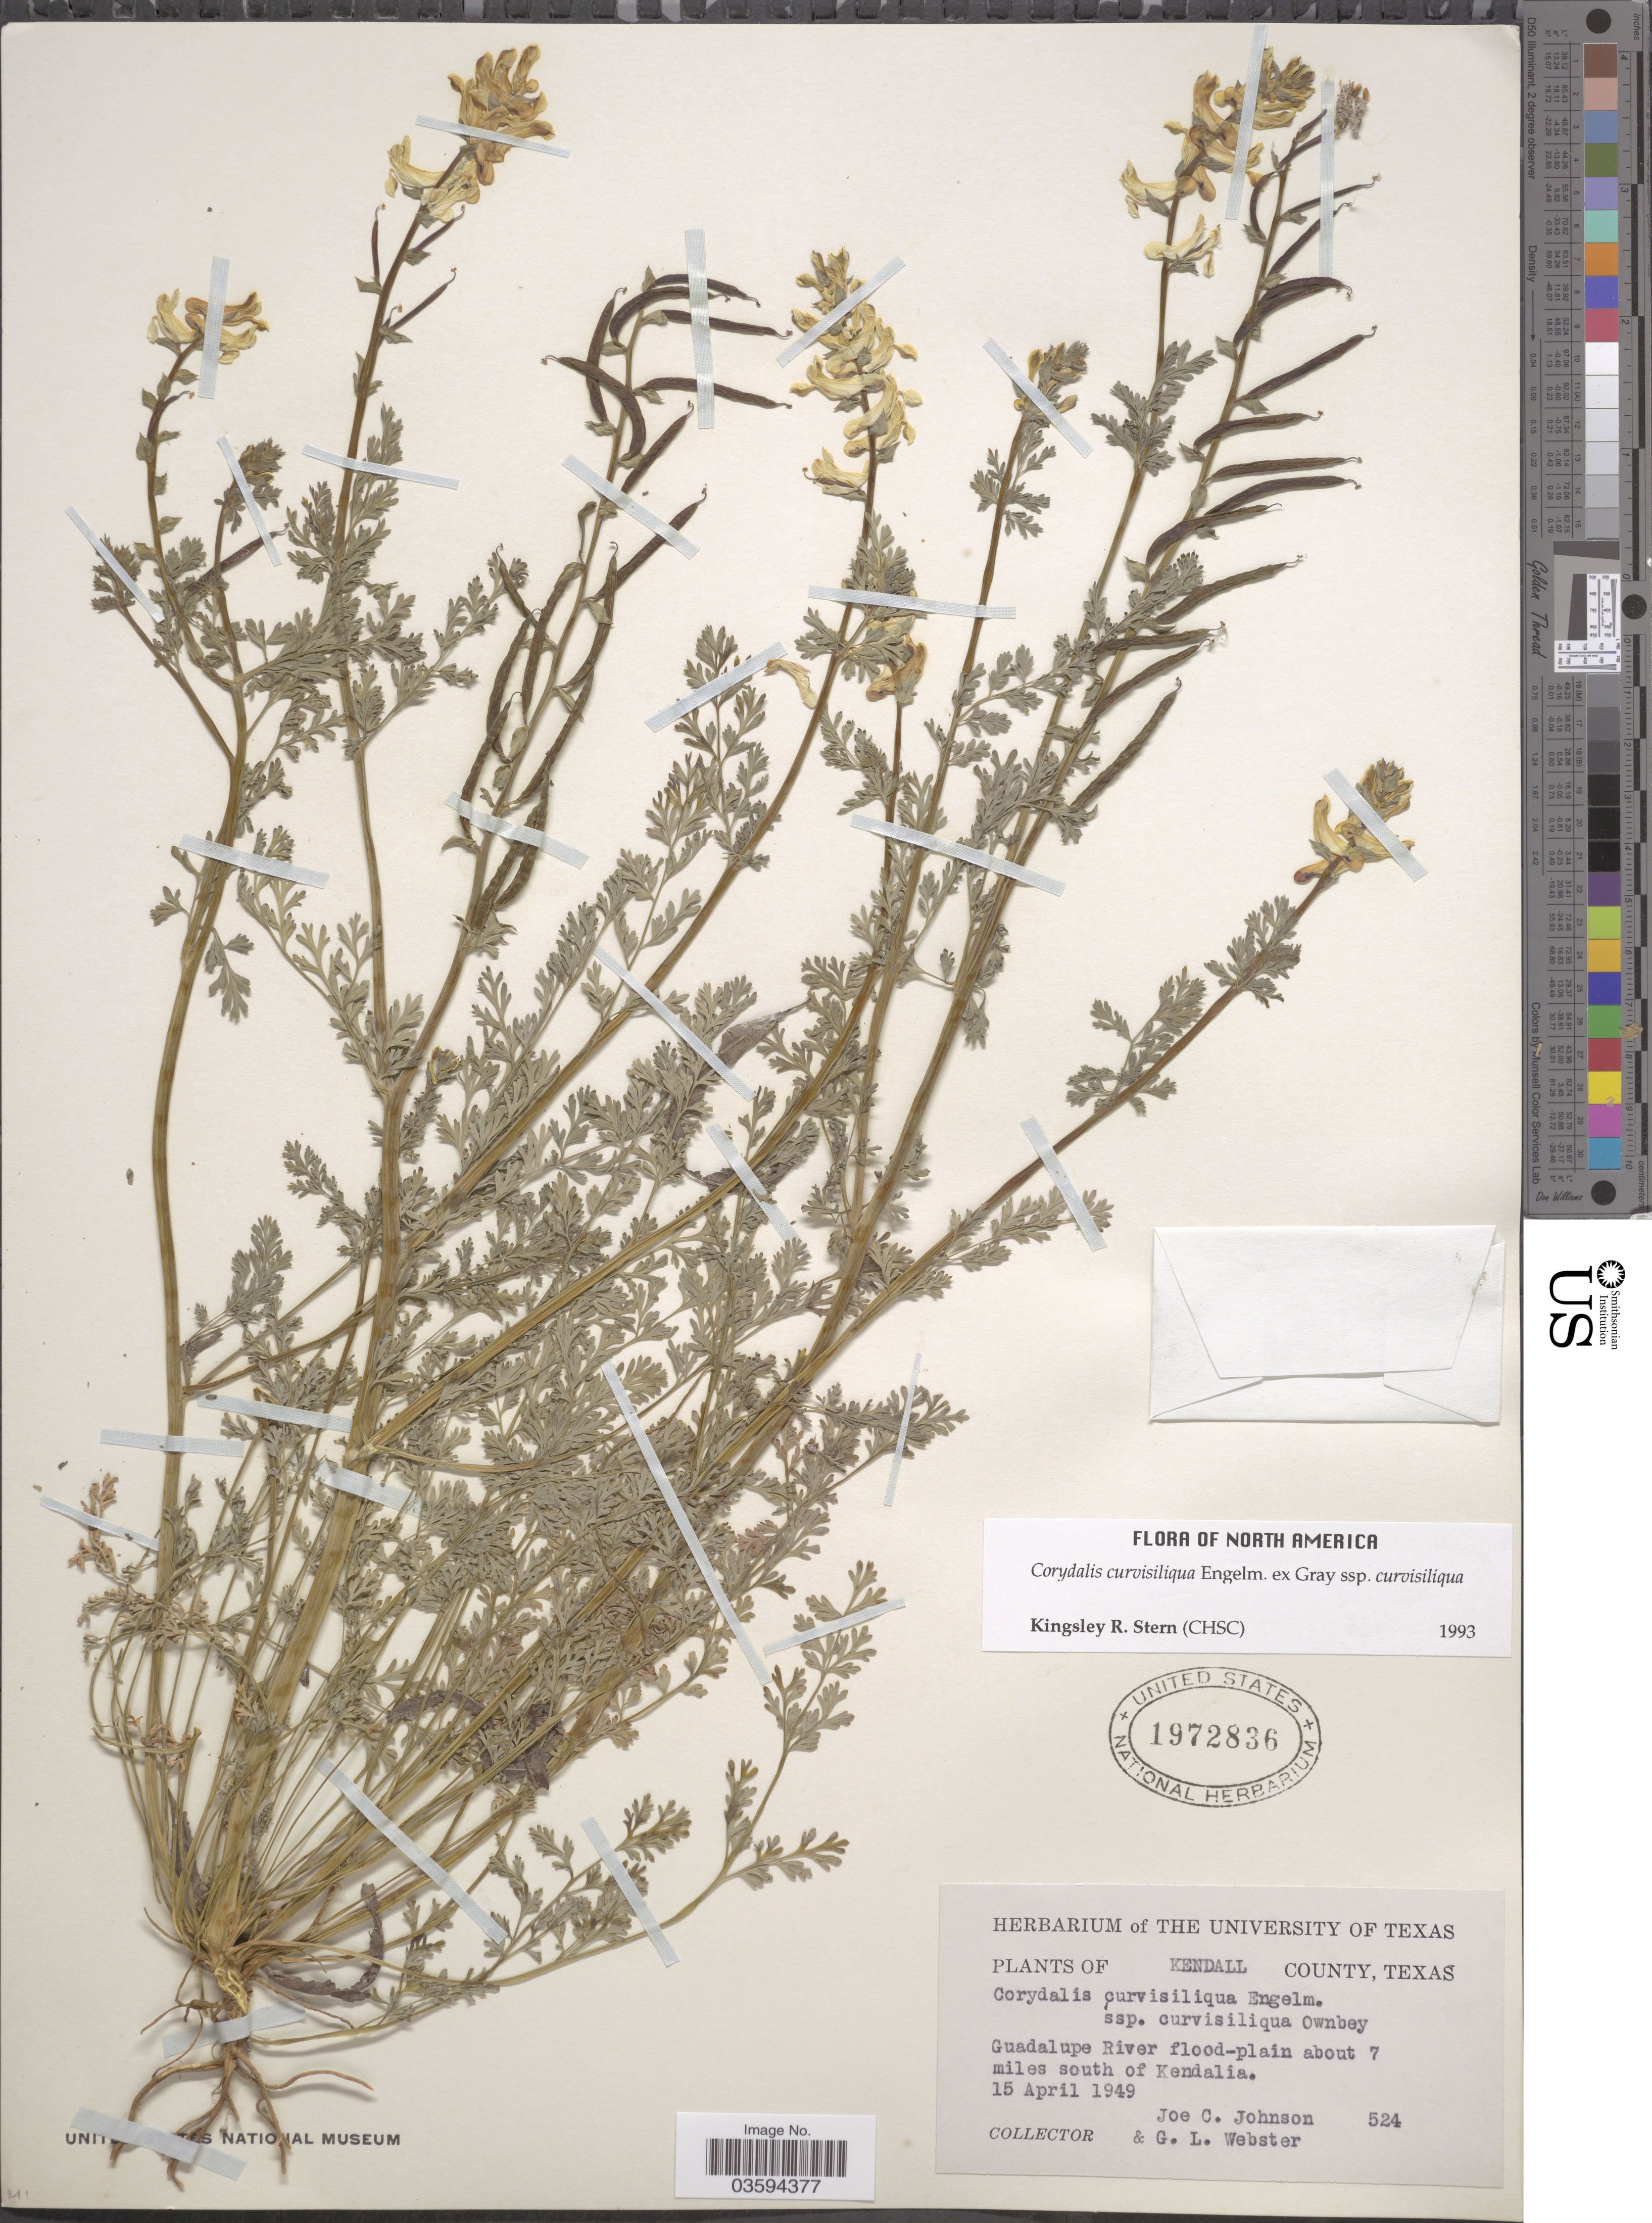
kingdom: Plantae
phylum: Tracheophyta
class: Magnoliopsida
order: Ranunculales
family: Papaveraceae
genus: Corydalis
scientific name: Corydalis curvisiliqua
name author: (A. Gray) Engelm. ex A. Gray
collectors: J. C. Johnson & G. L. Webster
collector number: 524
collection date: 1949-04-15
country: United States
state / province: Texas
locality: Kendall County. Guadalupe River flood-plain about 7 miles south of Kendalia.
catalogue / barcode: US 1972836